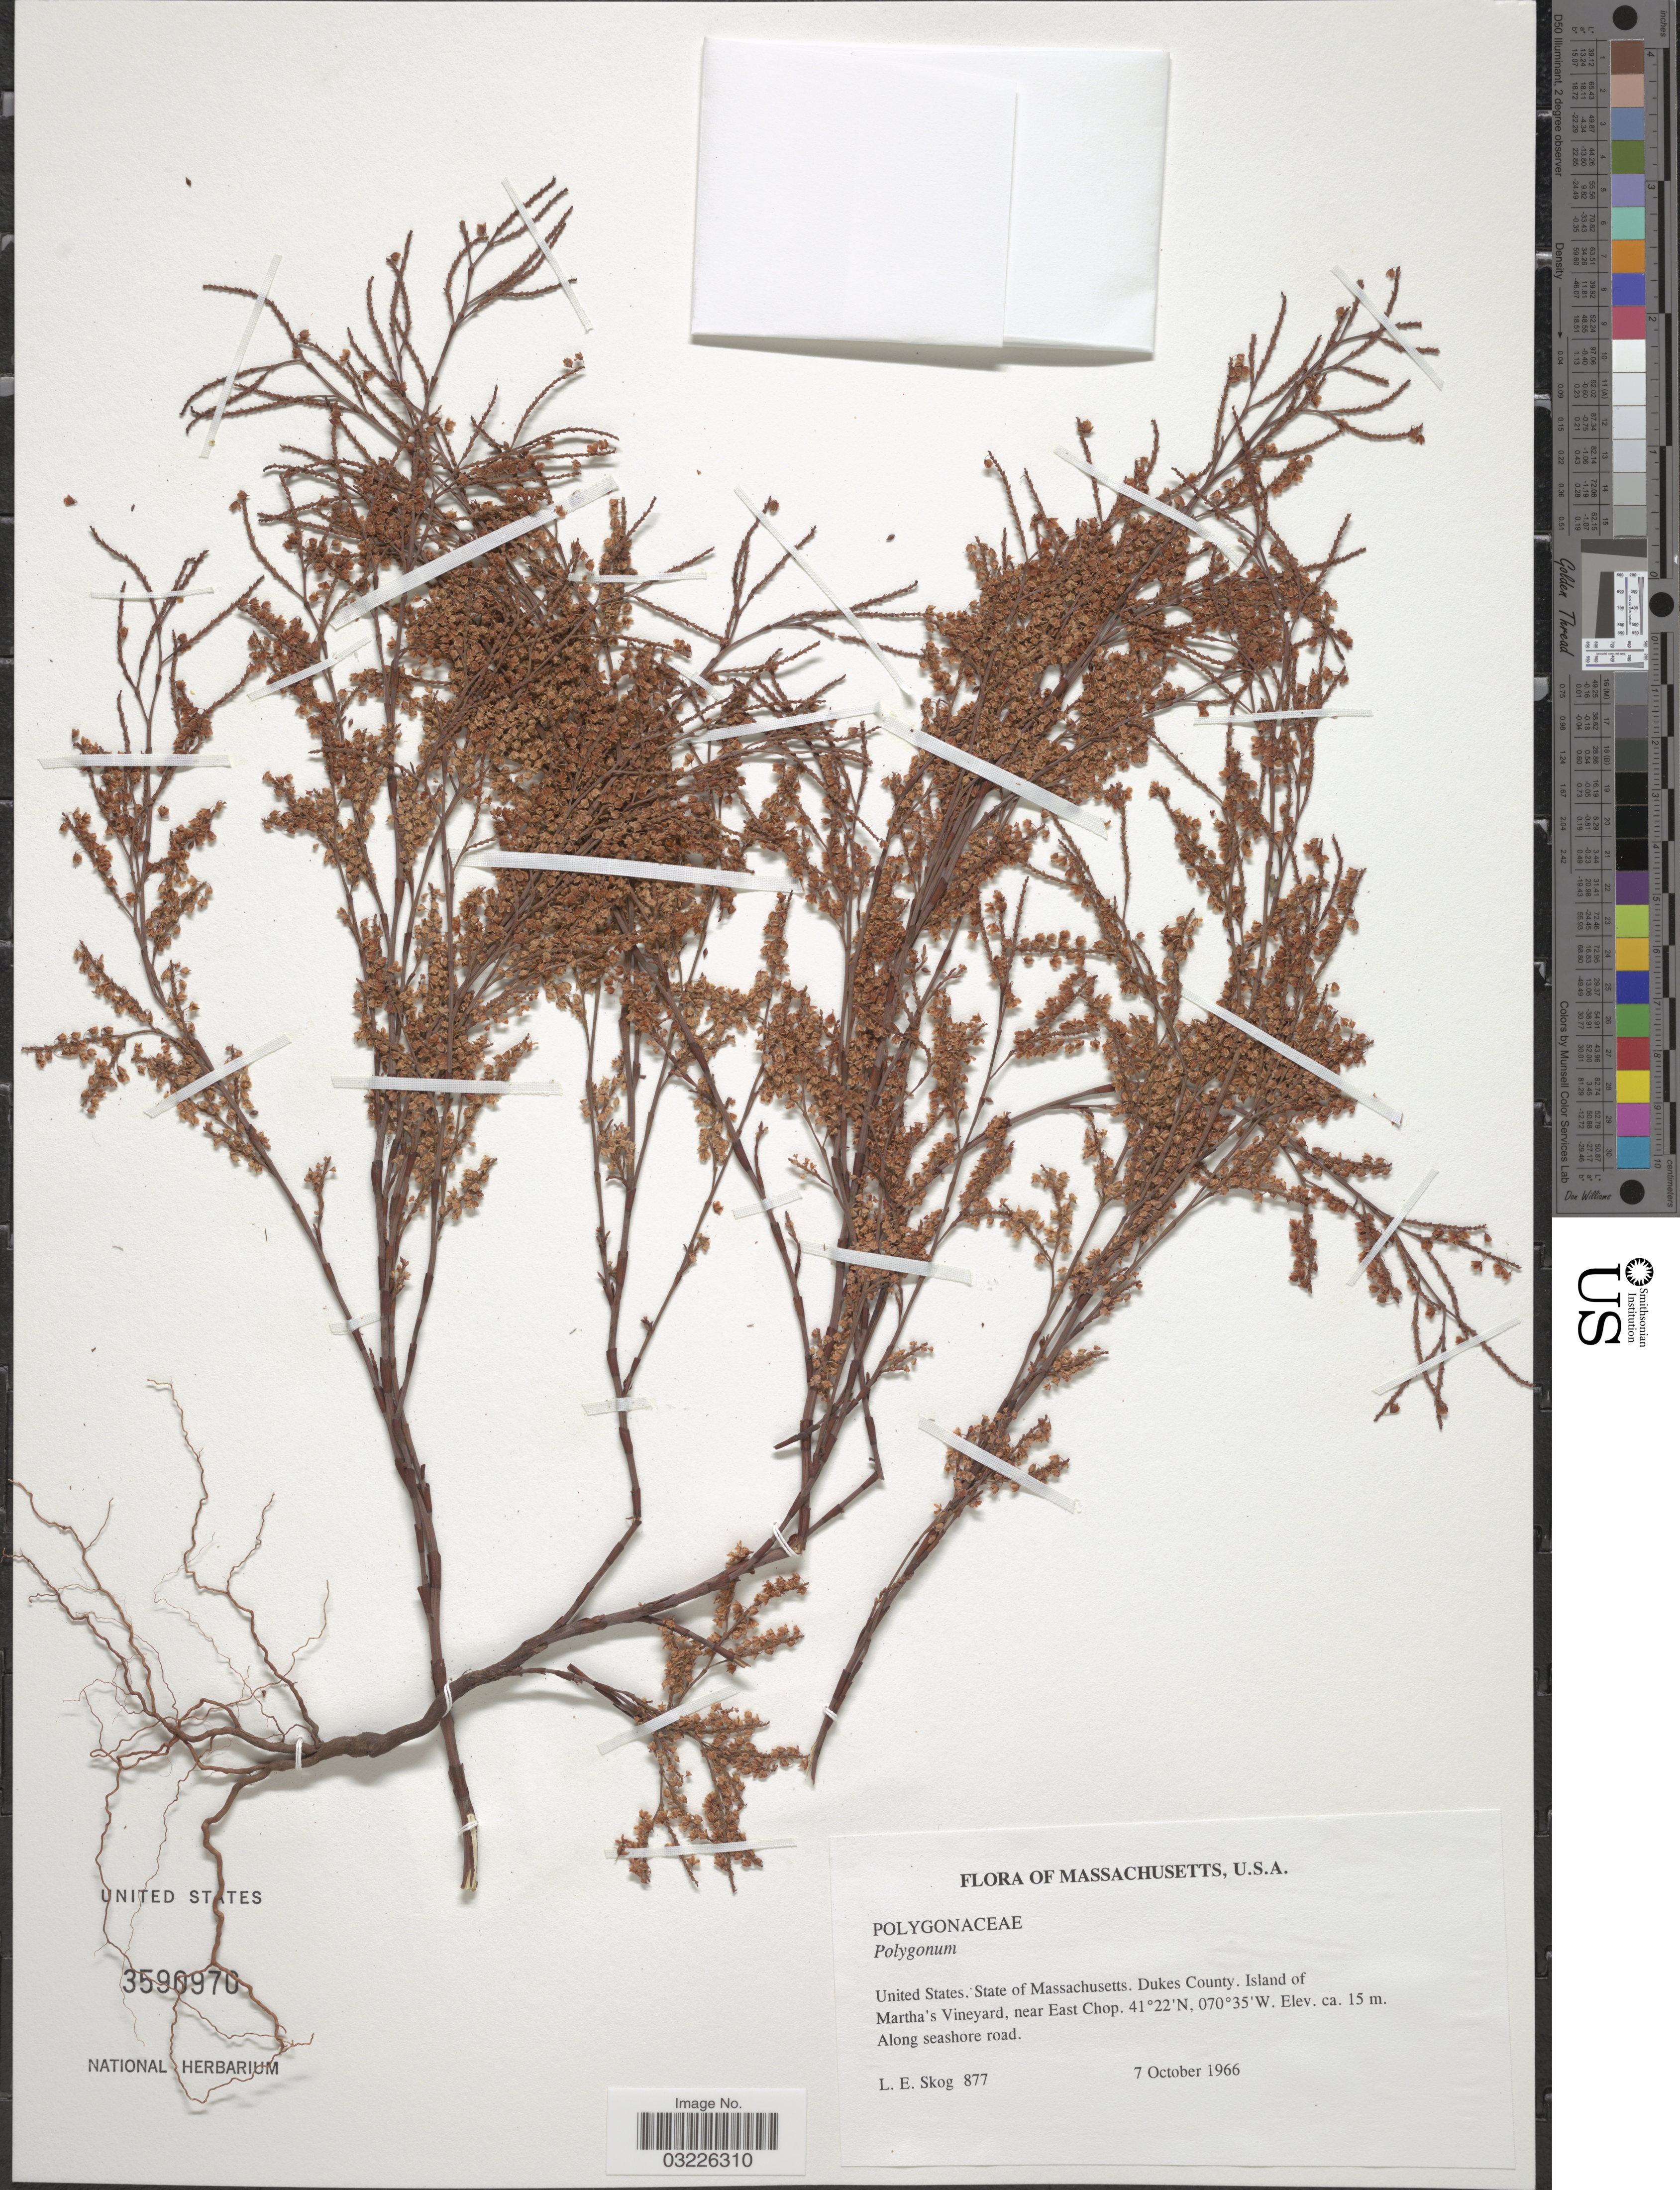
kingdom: Plantae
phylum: Tracheophyta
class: Magnoliopsida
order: Caryophyllales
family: Polygonaceae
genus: Polygonella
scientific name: Polygonella articulata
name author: (L.) Meisn.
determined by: Strong, Mark T., (BOT), Smithsonian Institution - National Museum of Natural History (UNITED STATES)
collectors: L. E. Skog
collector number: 877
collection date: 1966-10-07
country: United States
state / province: Massachusetts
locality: Dukes County. Island of Martha's Vineyard, near East Chop.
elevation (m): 15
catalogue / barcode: US 3590970